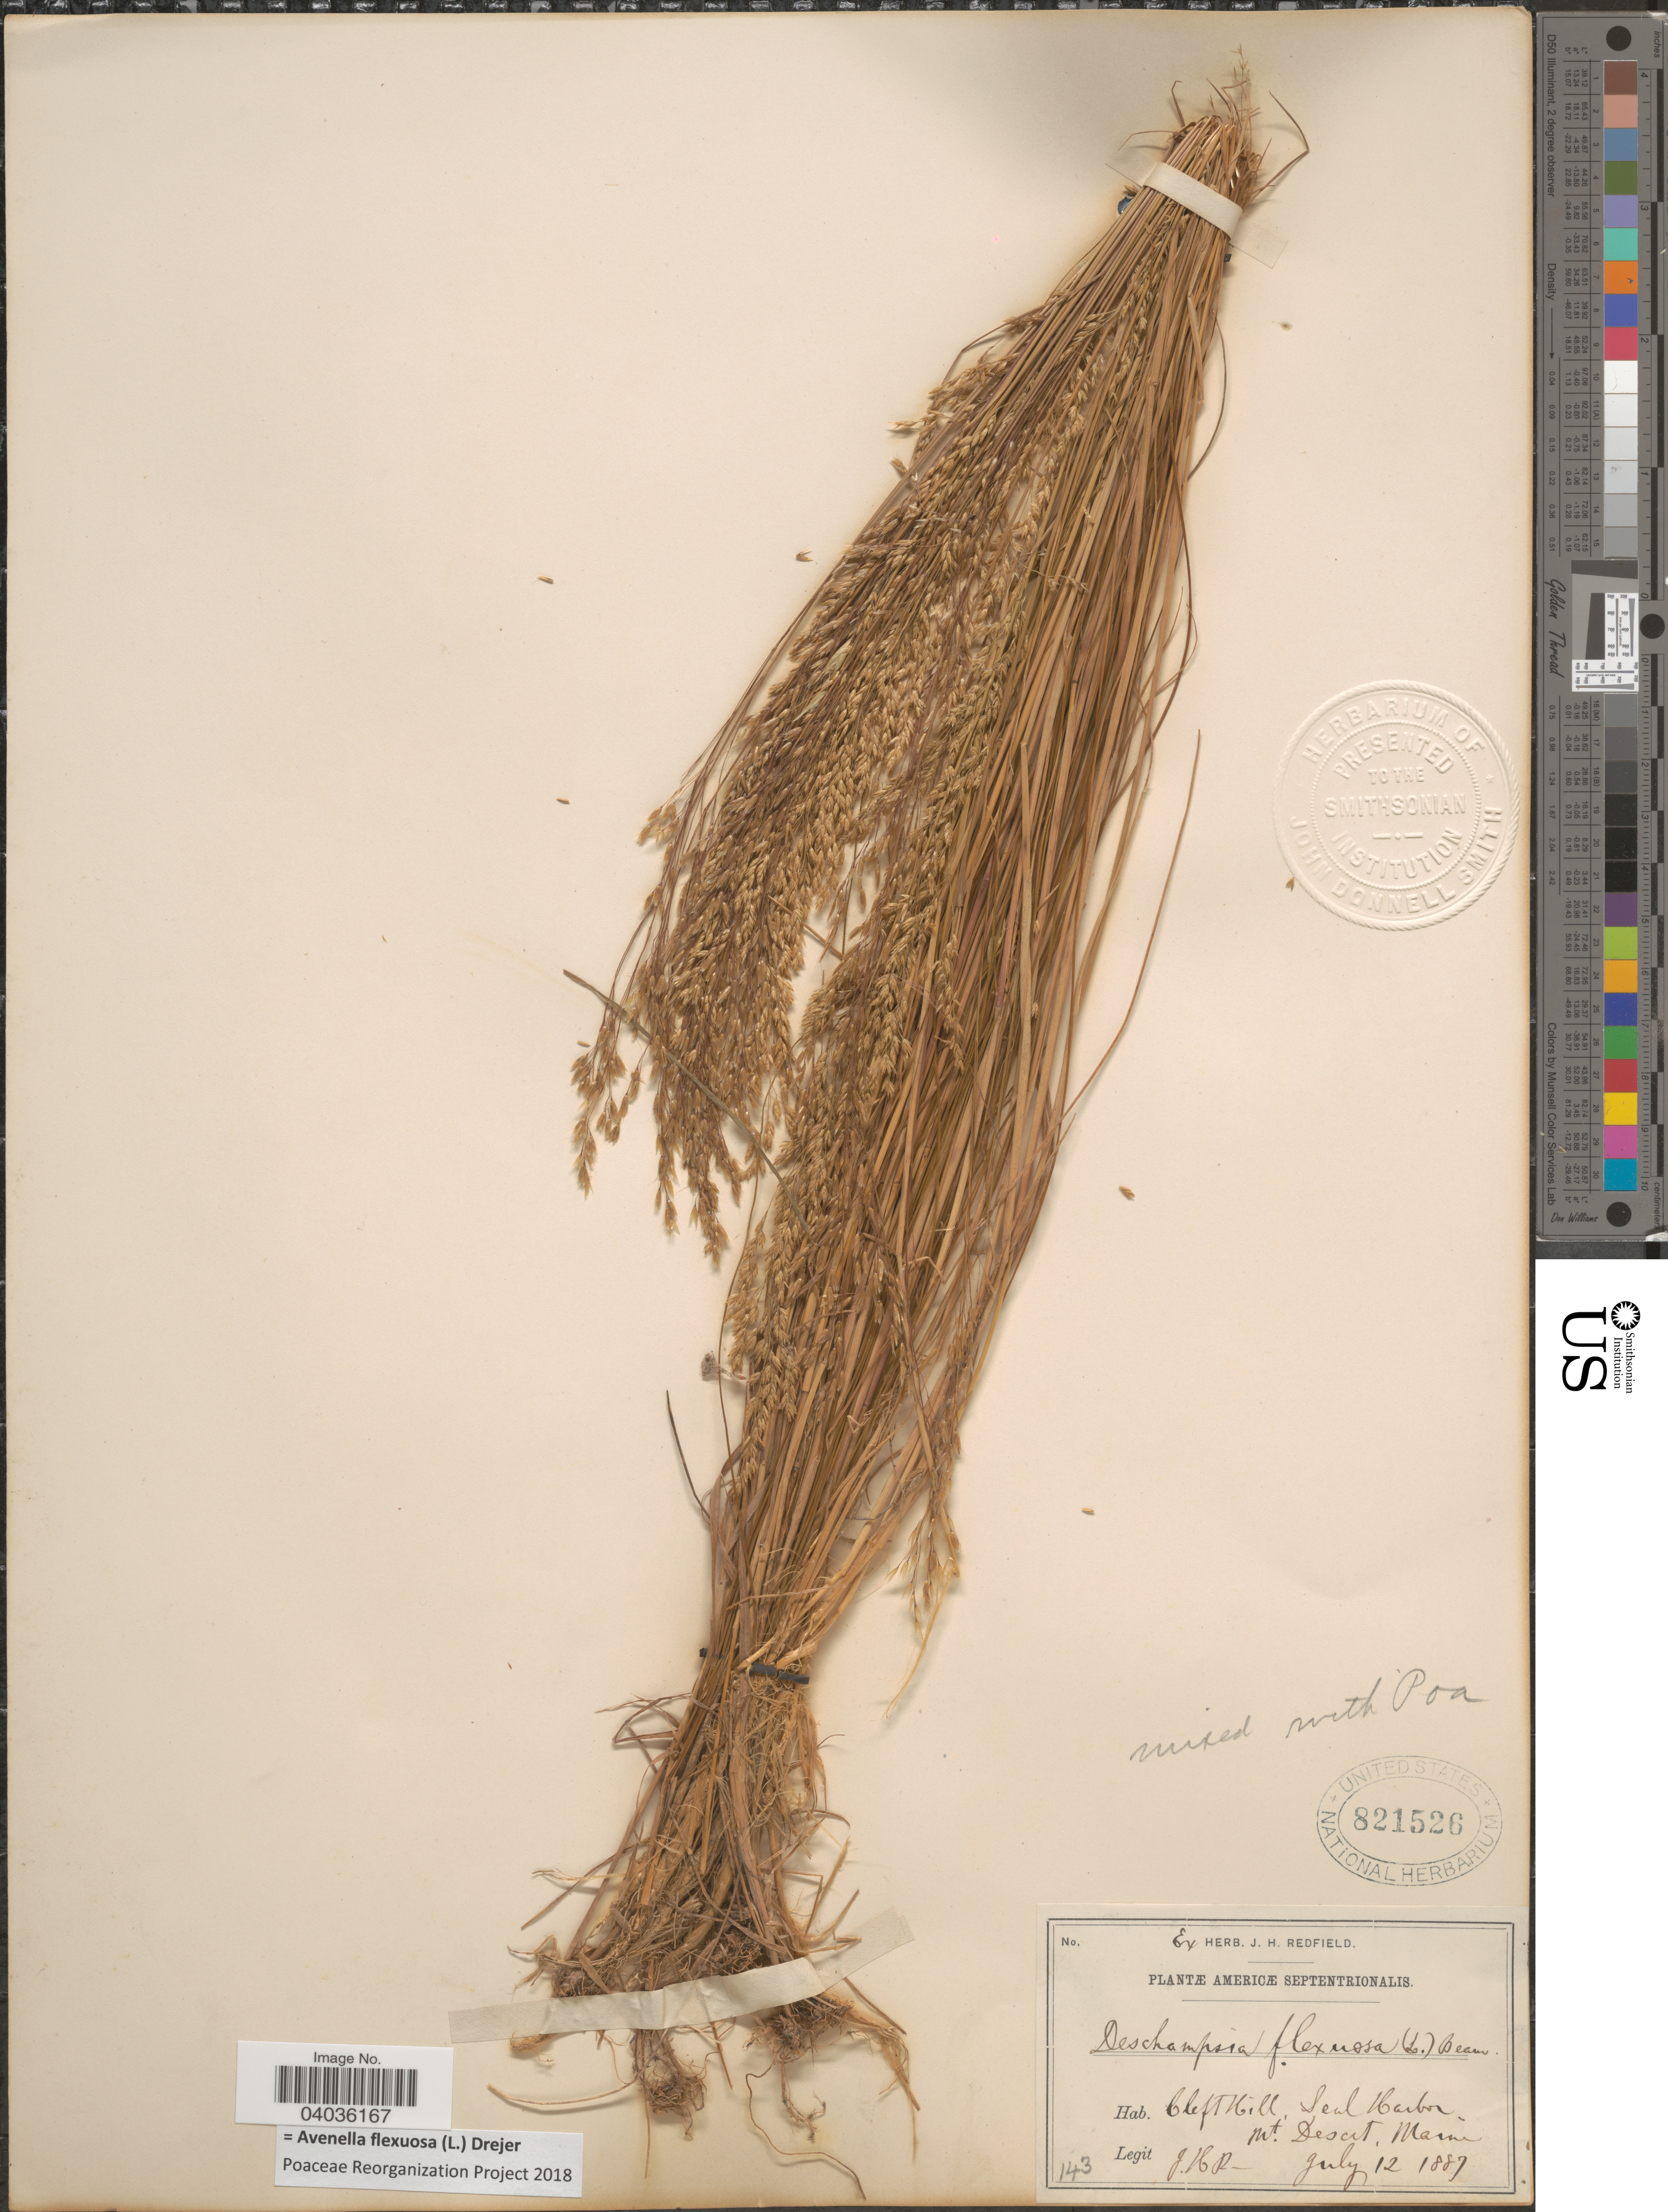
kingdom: Plantae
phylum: Tracheophyta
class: Liliopsida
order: Poales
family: Poaceae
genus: Avenella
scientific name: Avenella flexuosa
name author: (L.) Drejer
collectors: J. Redfield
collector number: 143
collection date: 1887-07-12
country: United States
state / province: Maine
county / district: Hancock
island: Mt. Desert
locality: Cleft Hill, Seal Harbor, Mt. Desert.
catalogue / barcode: US 821526